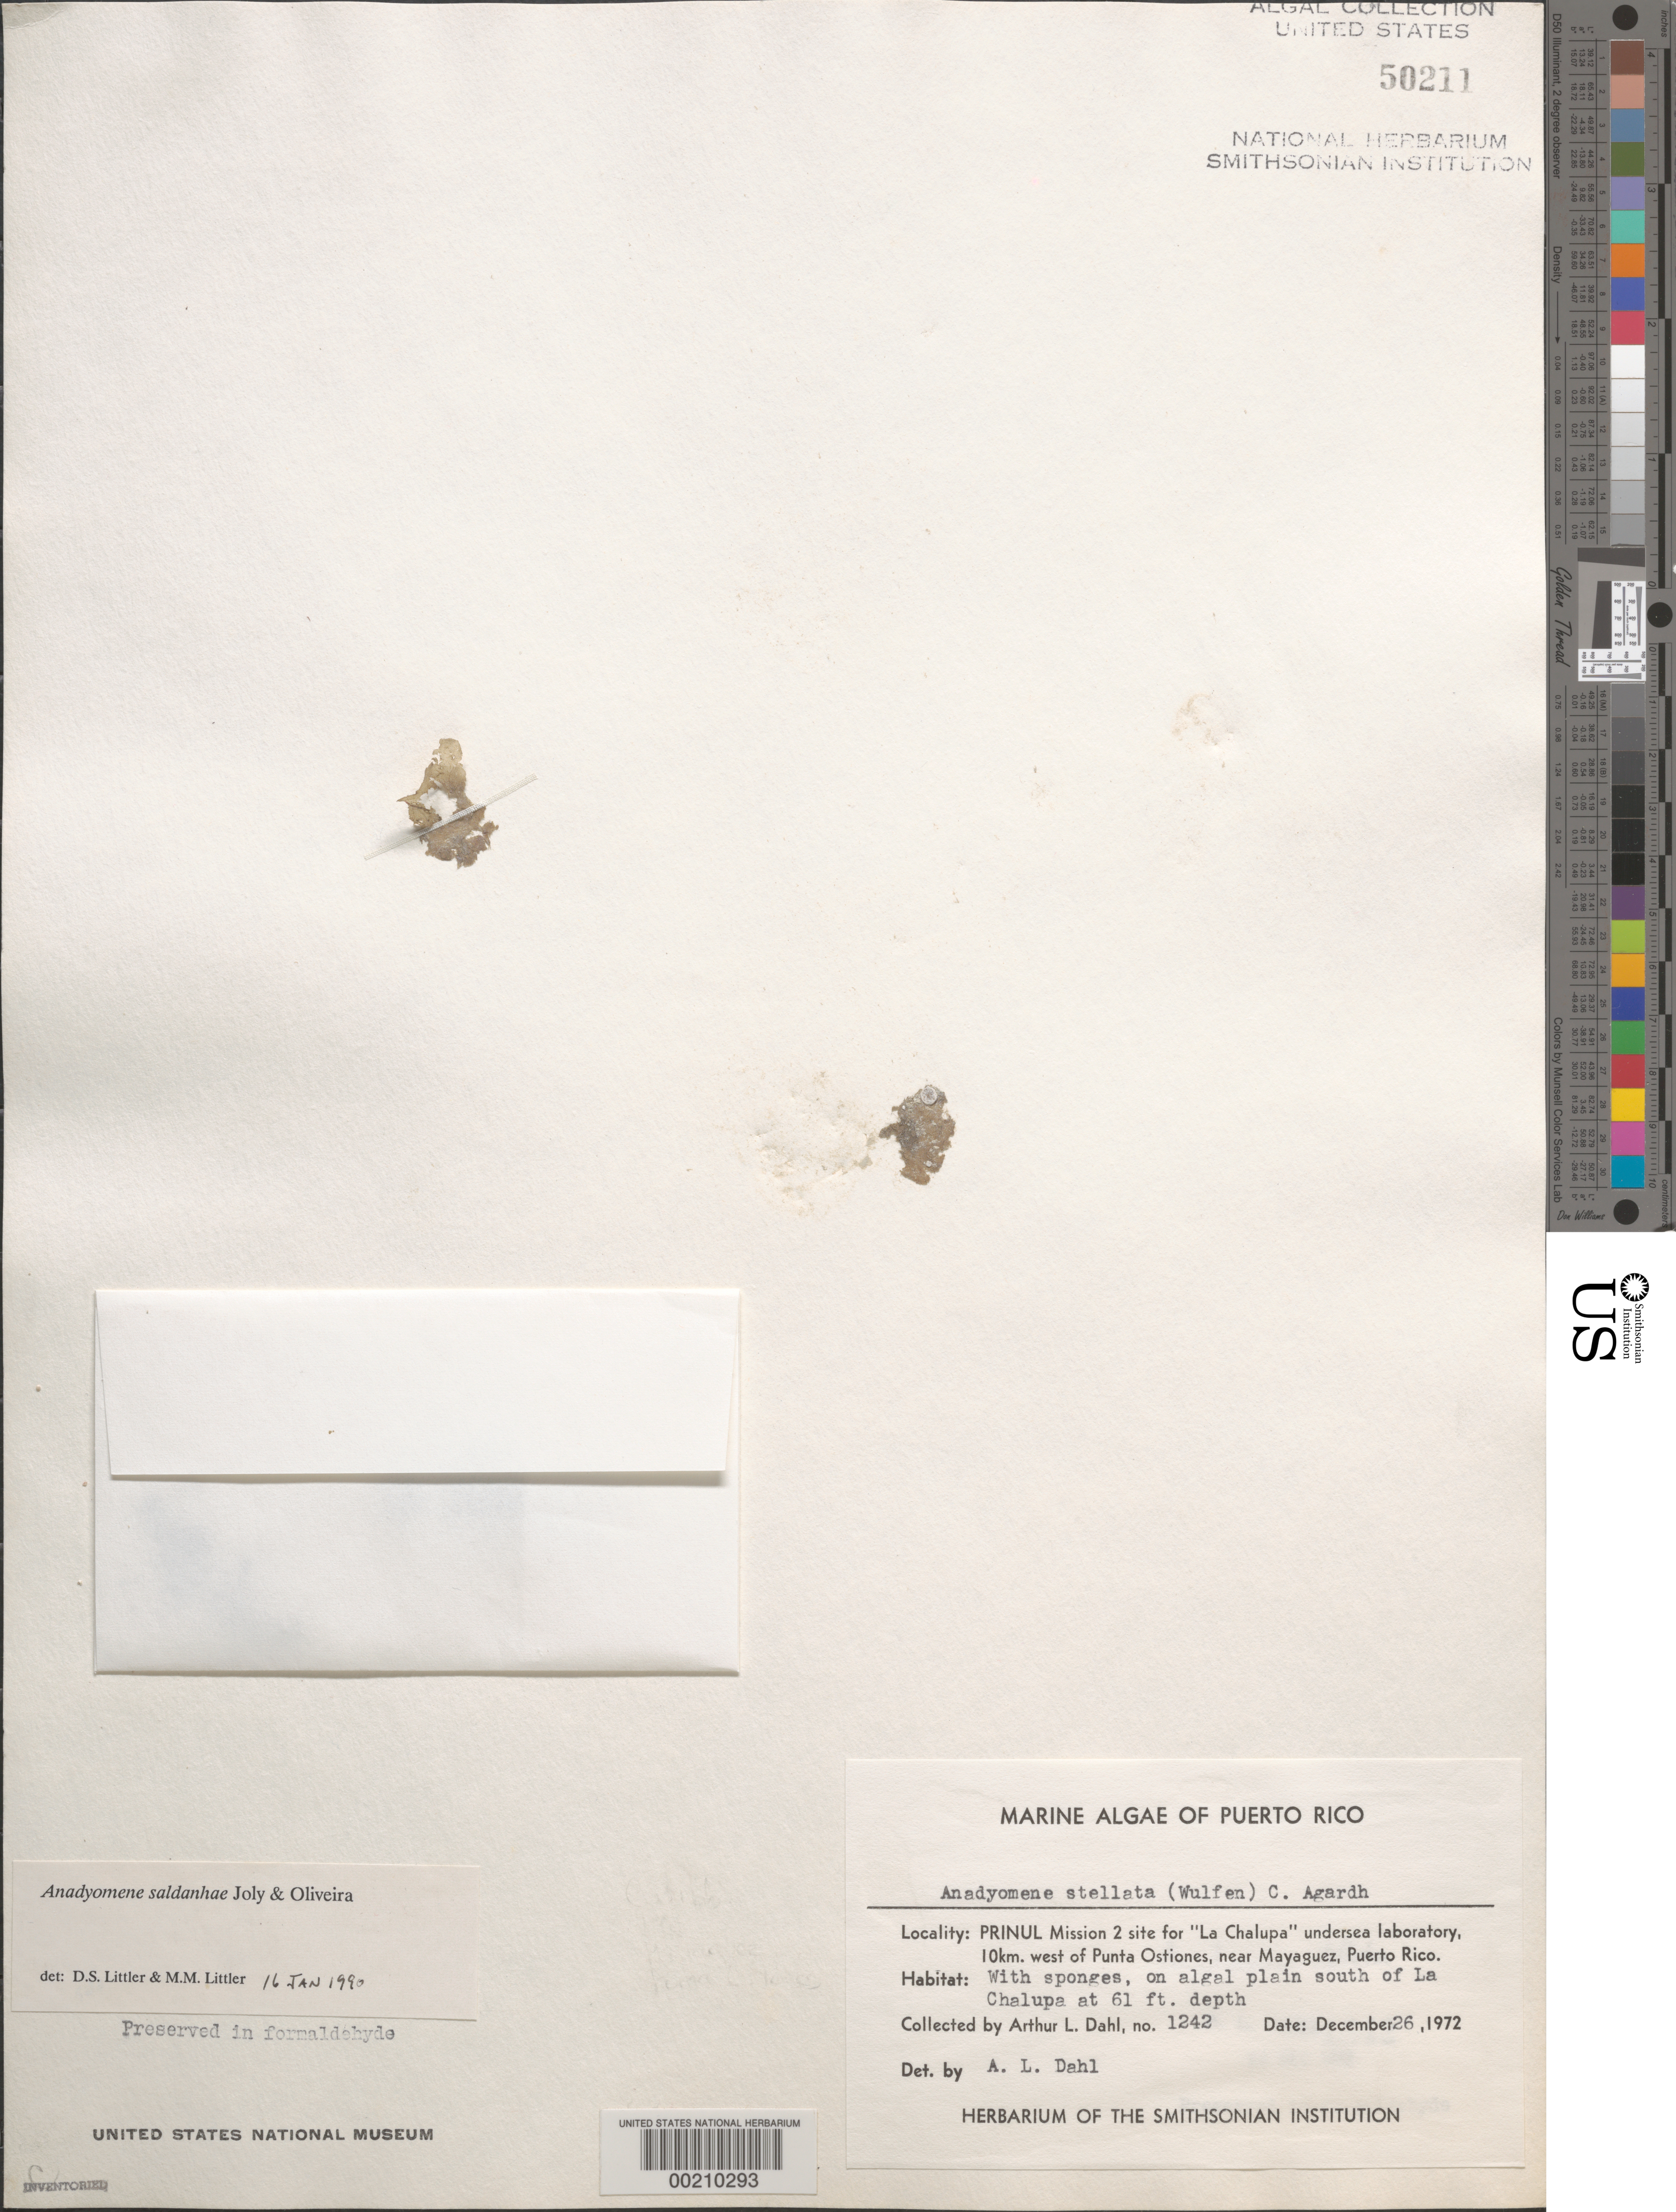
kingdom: Plantae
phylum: Chlorophyta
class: Ulvophyceae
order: Cladophorales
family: Anadyomenaceae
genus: Anadyomene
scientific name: Anadyomene saldanhae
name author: A.B. Joly & E.C. Oliveira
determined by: Littler, D. S.; Littler, M. M.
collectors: A. Dahl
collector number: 1242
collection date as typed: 26 Dec 1972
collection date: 1972-12-26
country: Puerto Rico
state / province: Mayaguez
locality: PRINUL Mission 2 site for "La Chalupa" undersea laboratory, 10 km west of Punta Ostiones, near Mayaguez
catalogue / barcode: US 50211